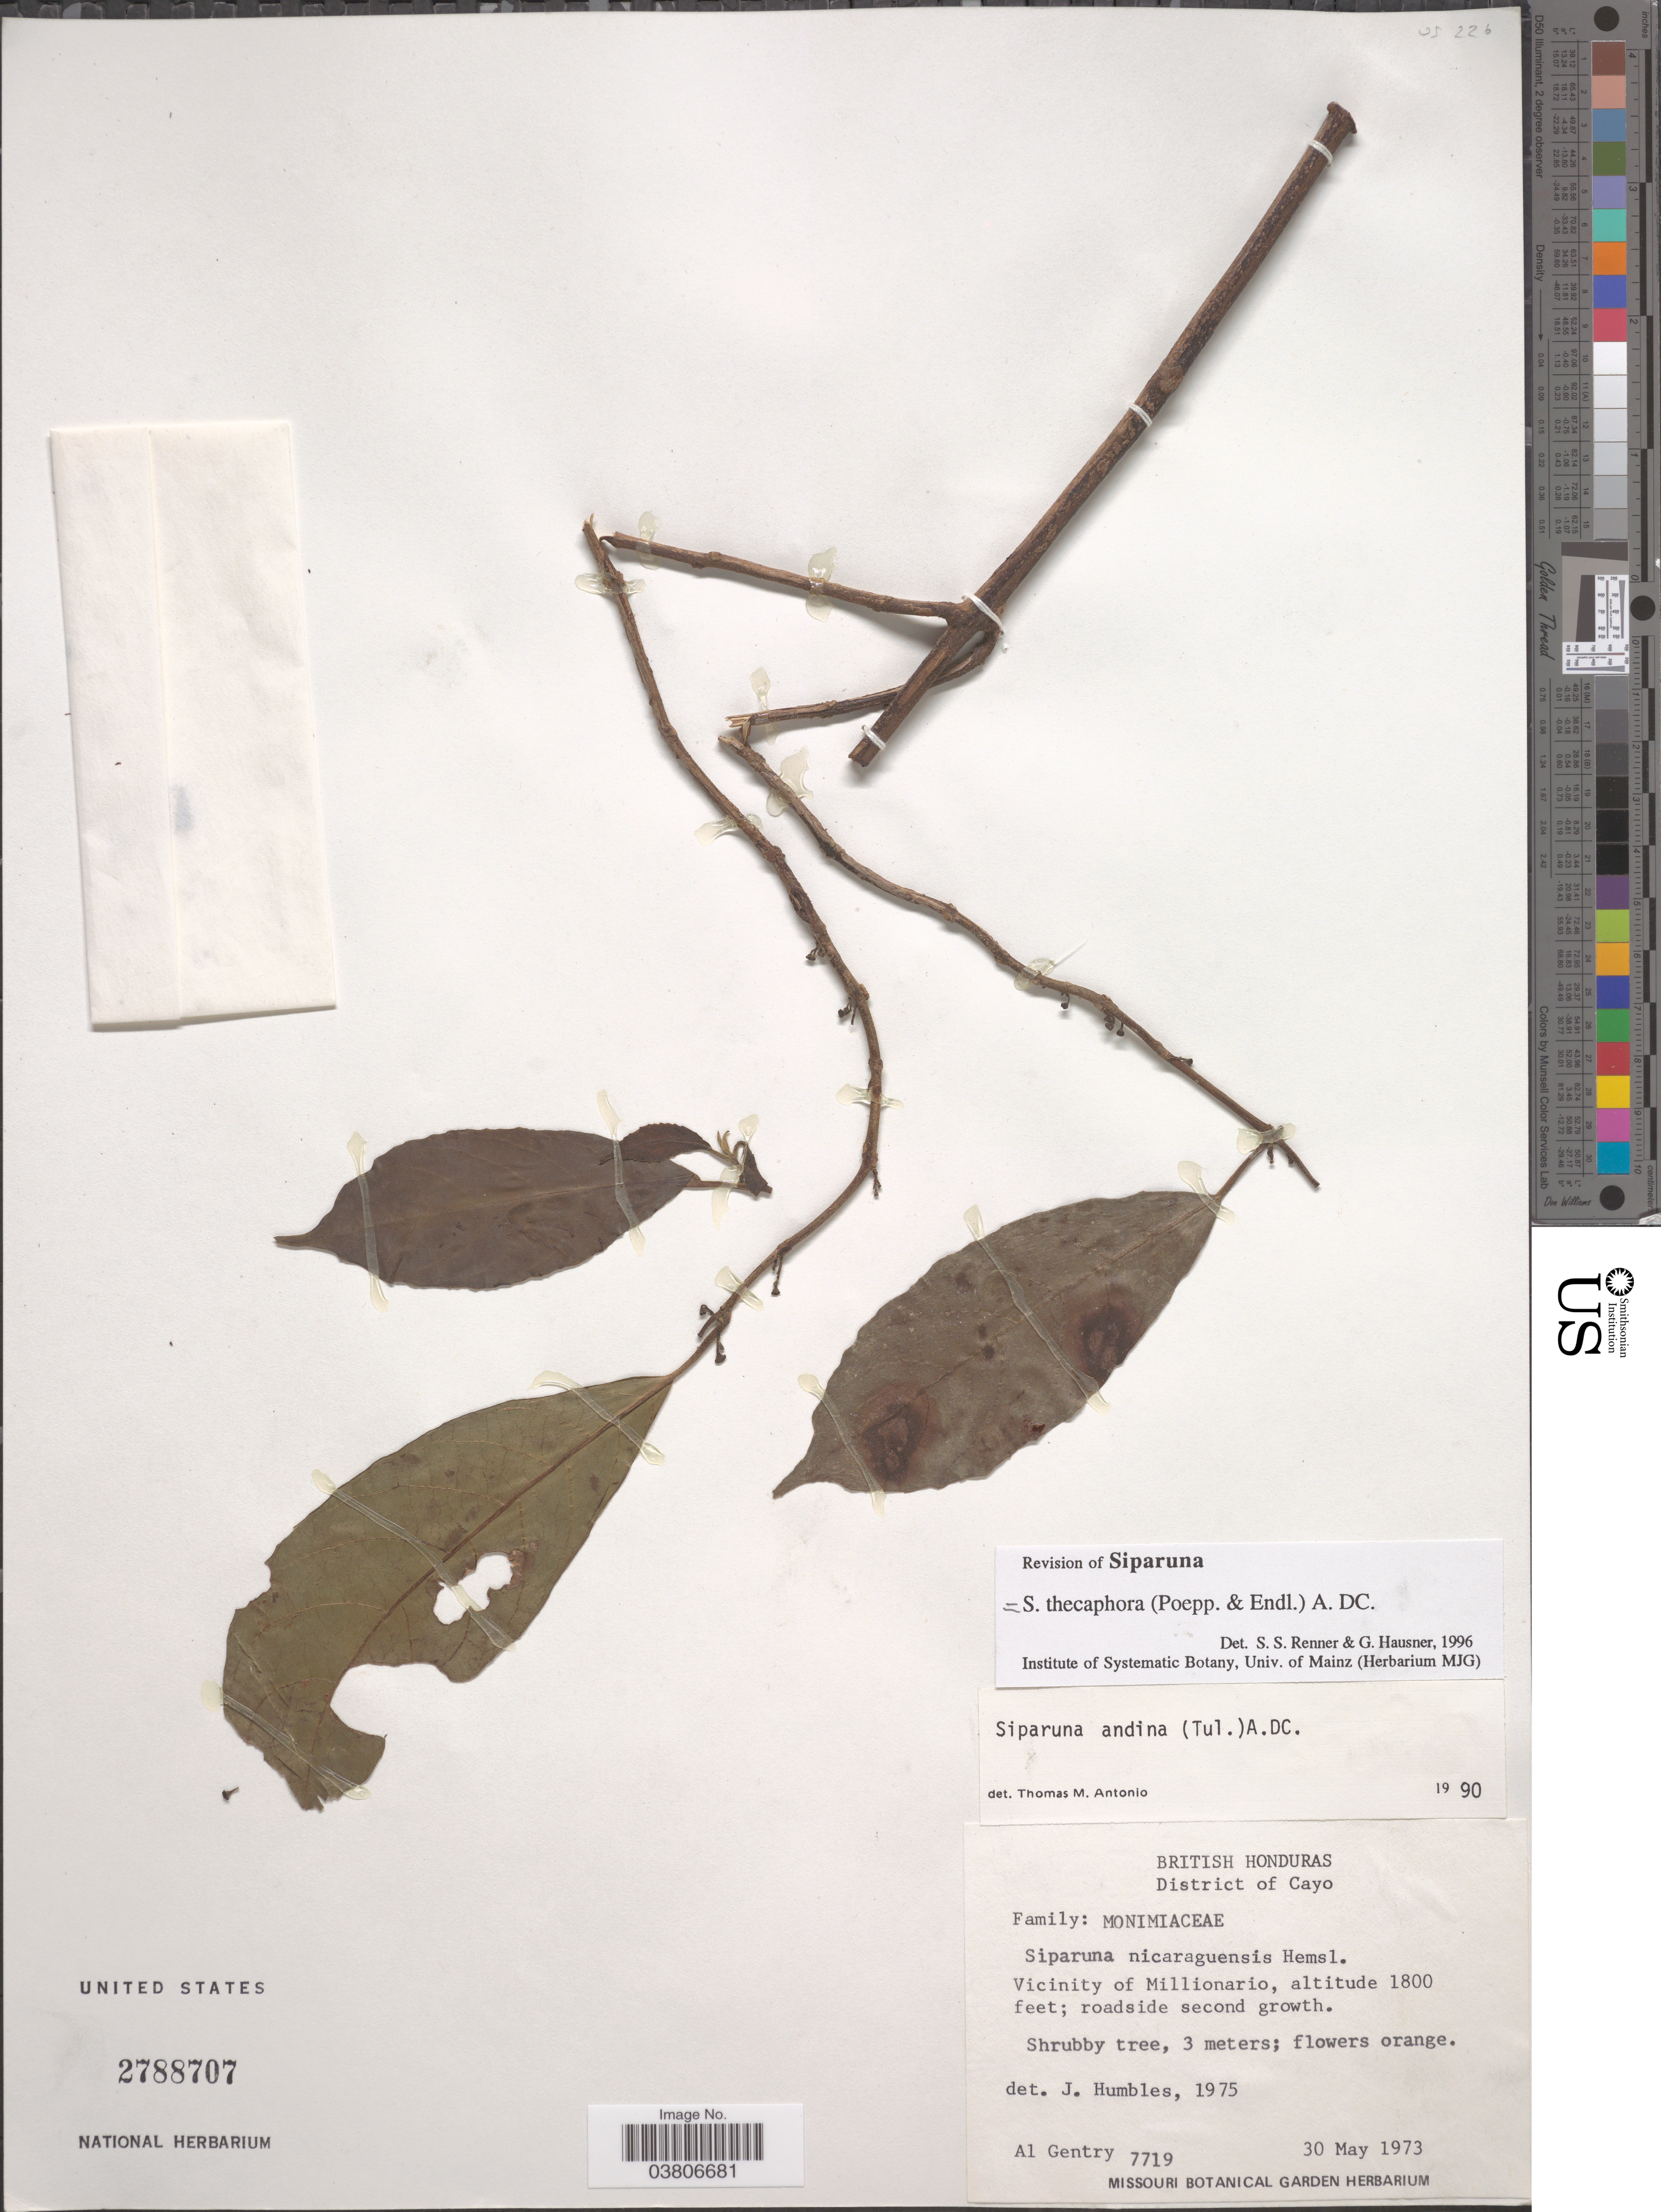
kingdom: Plantae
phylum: Tracheophyta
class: Magnoliopsida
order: Laurales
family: Siparunaceae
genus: Siparuna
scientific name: Siparuna thecaphora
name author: (Poepp. & Endl.) A. DC.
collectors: A. H. Gentry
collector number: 7719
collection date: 1973-05-30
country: Belize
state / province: Cayo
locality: British Honduras. District of Cayo. Vicinity of Millionario.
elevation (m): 549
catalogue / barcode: US 2788707